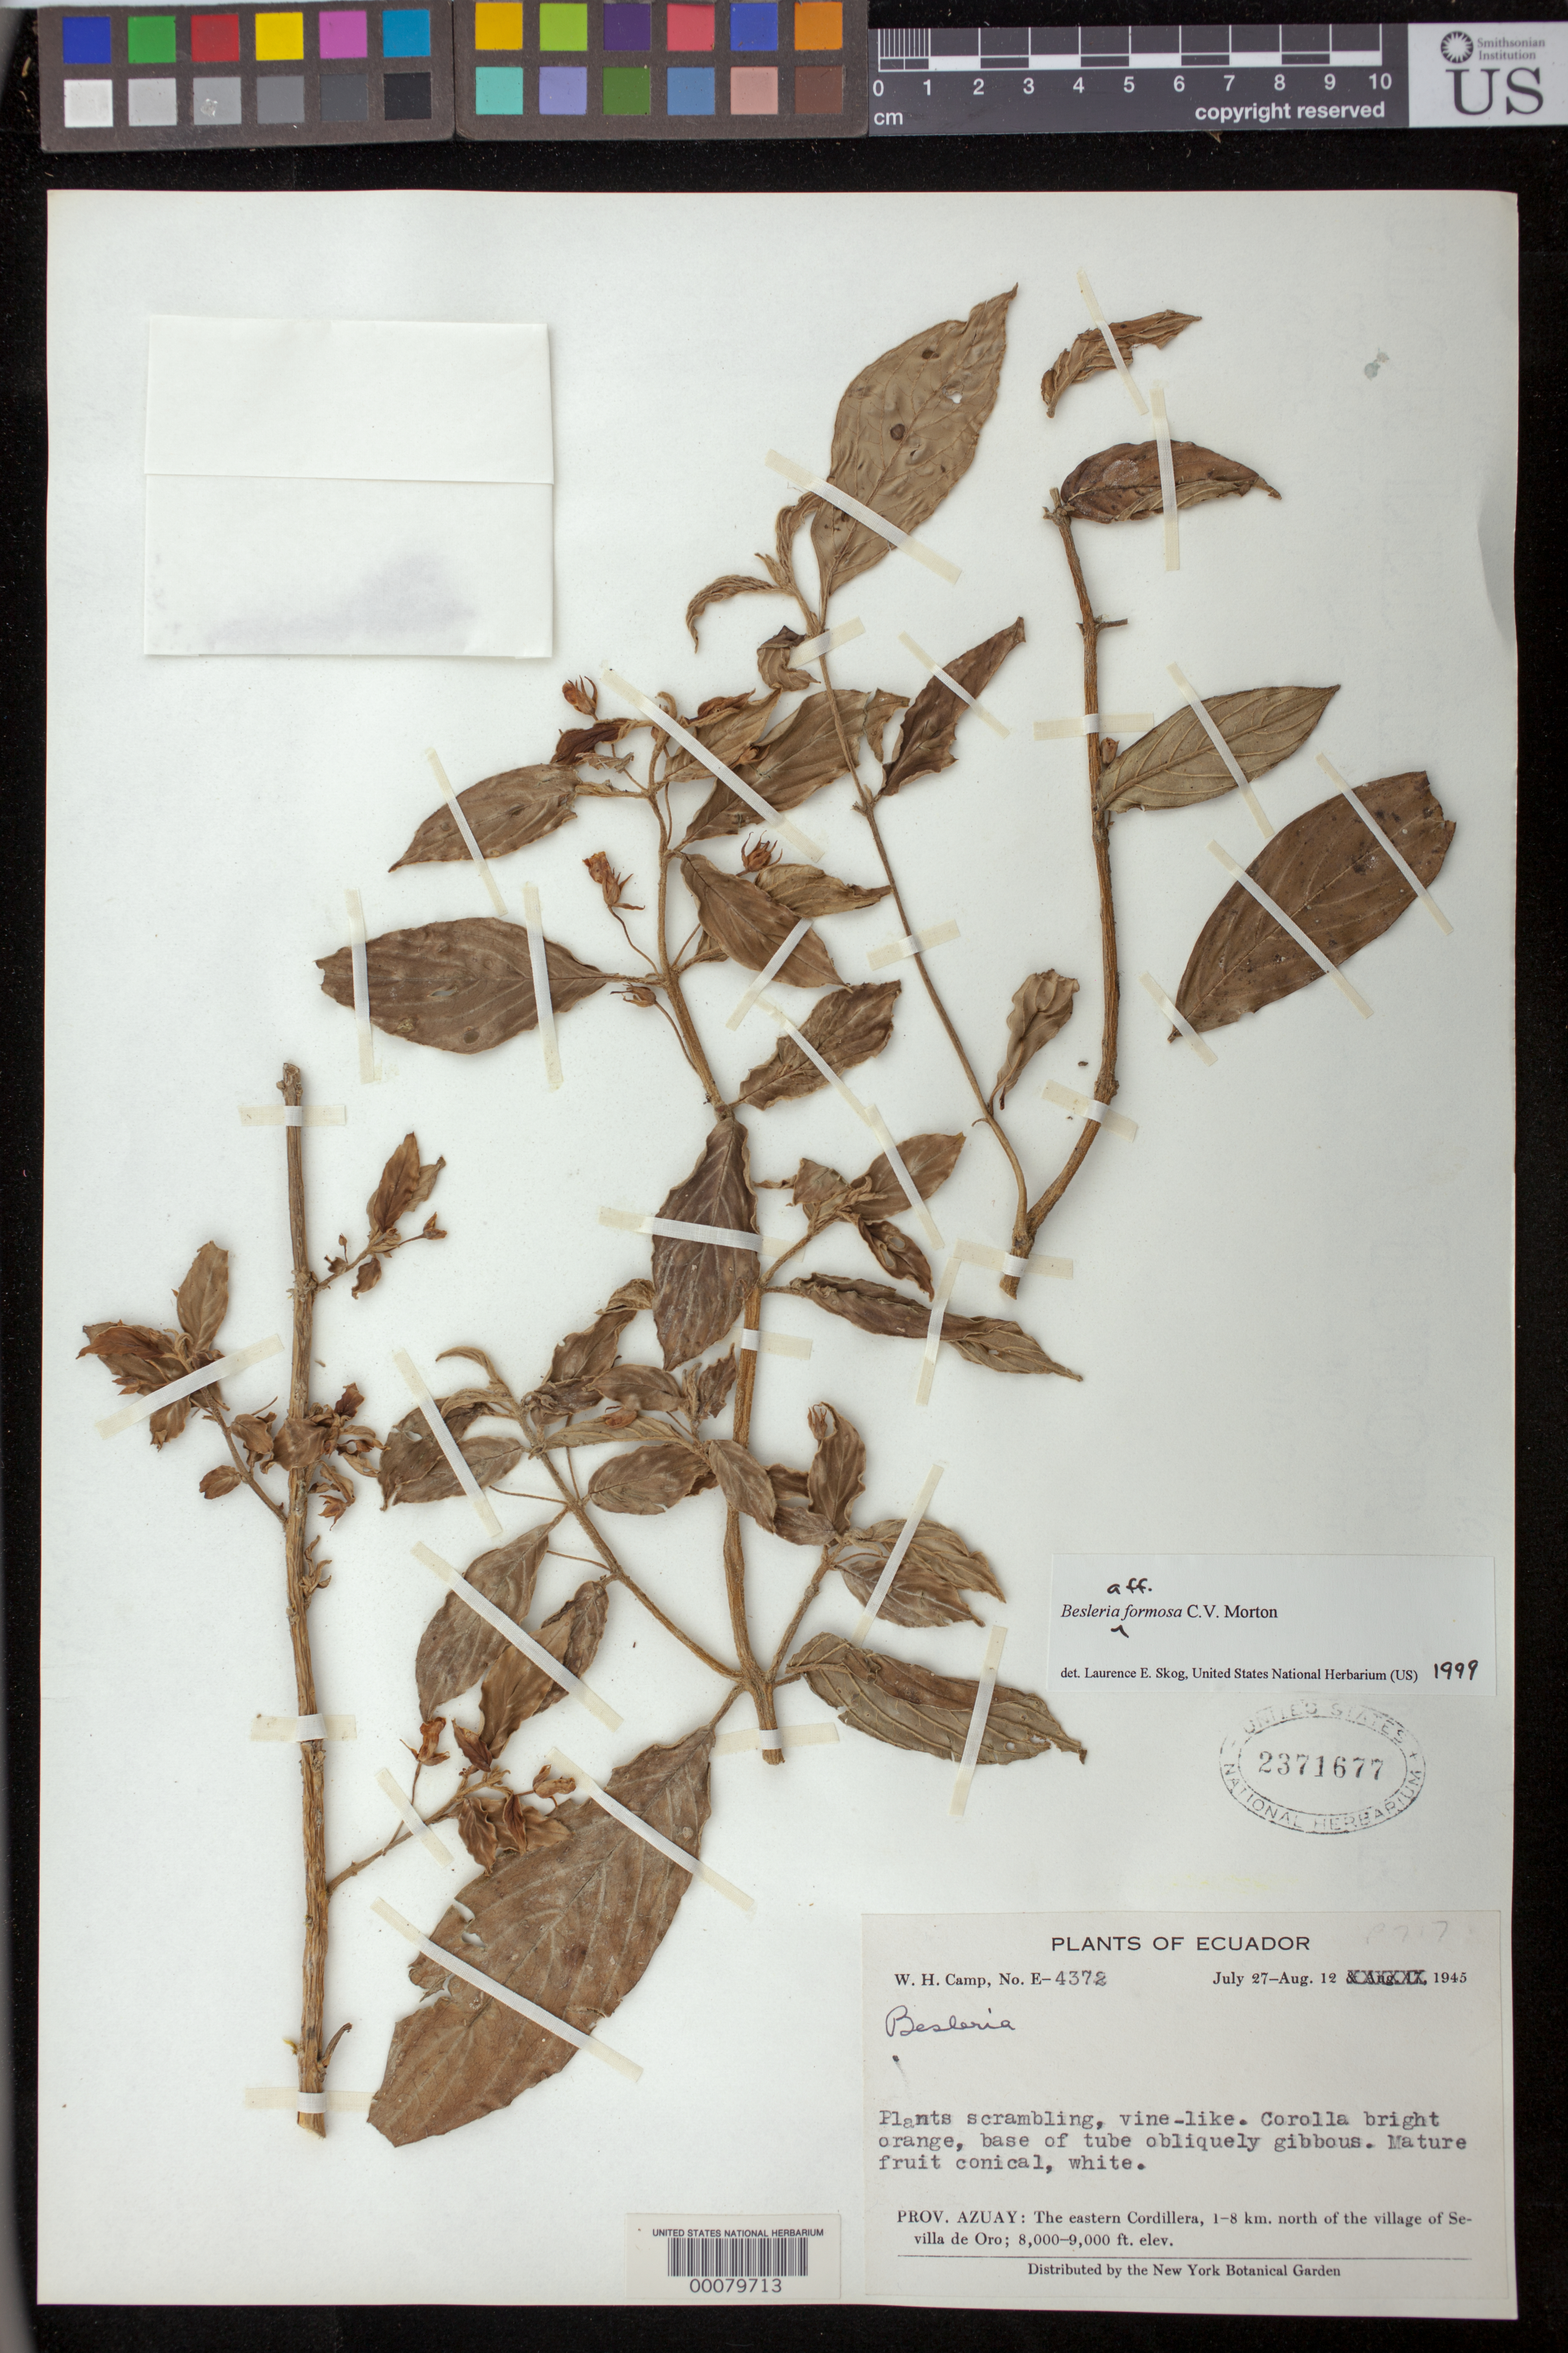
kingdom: Plantae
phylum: Tracheophyta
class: Magnoliopsida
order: Lamiales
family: Gesneriaceae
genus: Besleria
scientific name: Besleria amabilis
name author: C.V. Morton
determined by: Skog, Laurence E.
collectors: W. H. Camp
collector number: E- 4372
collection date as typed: Jul-Aug 1945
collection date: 1945-07/1945-08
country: Ecuador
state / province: Azuay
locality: The eastern Cordillera, 1-8 km N of the village of Sevilla de Oro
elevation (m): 2438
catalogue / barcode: US 2371677